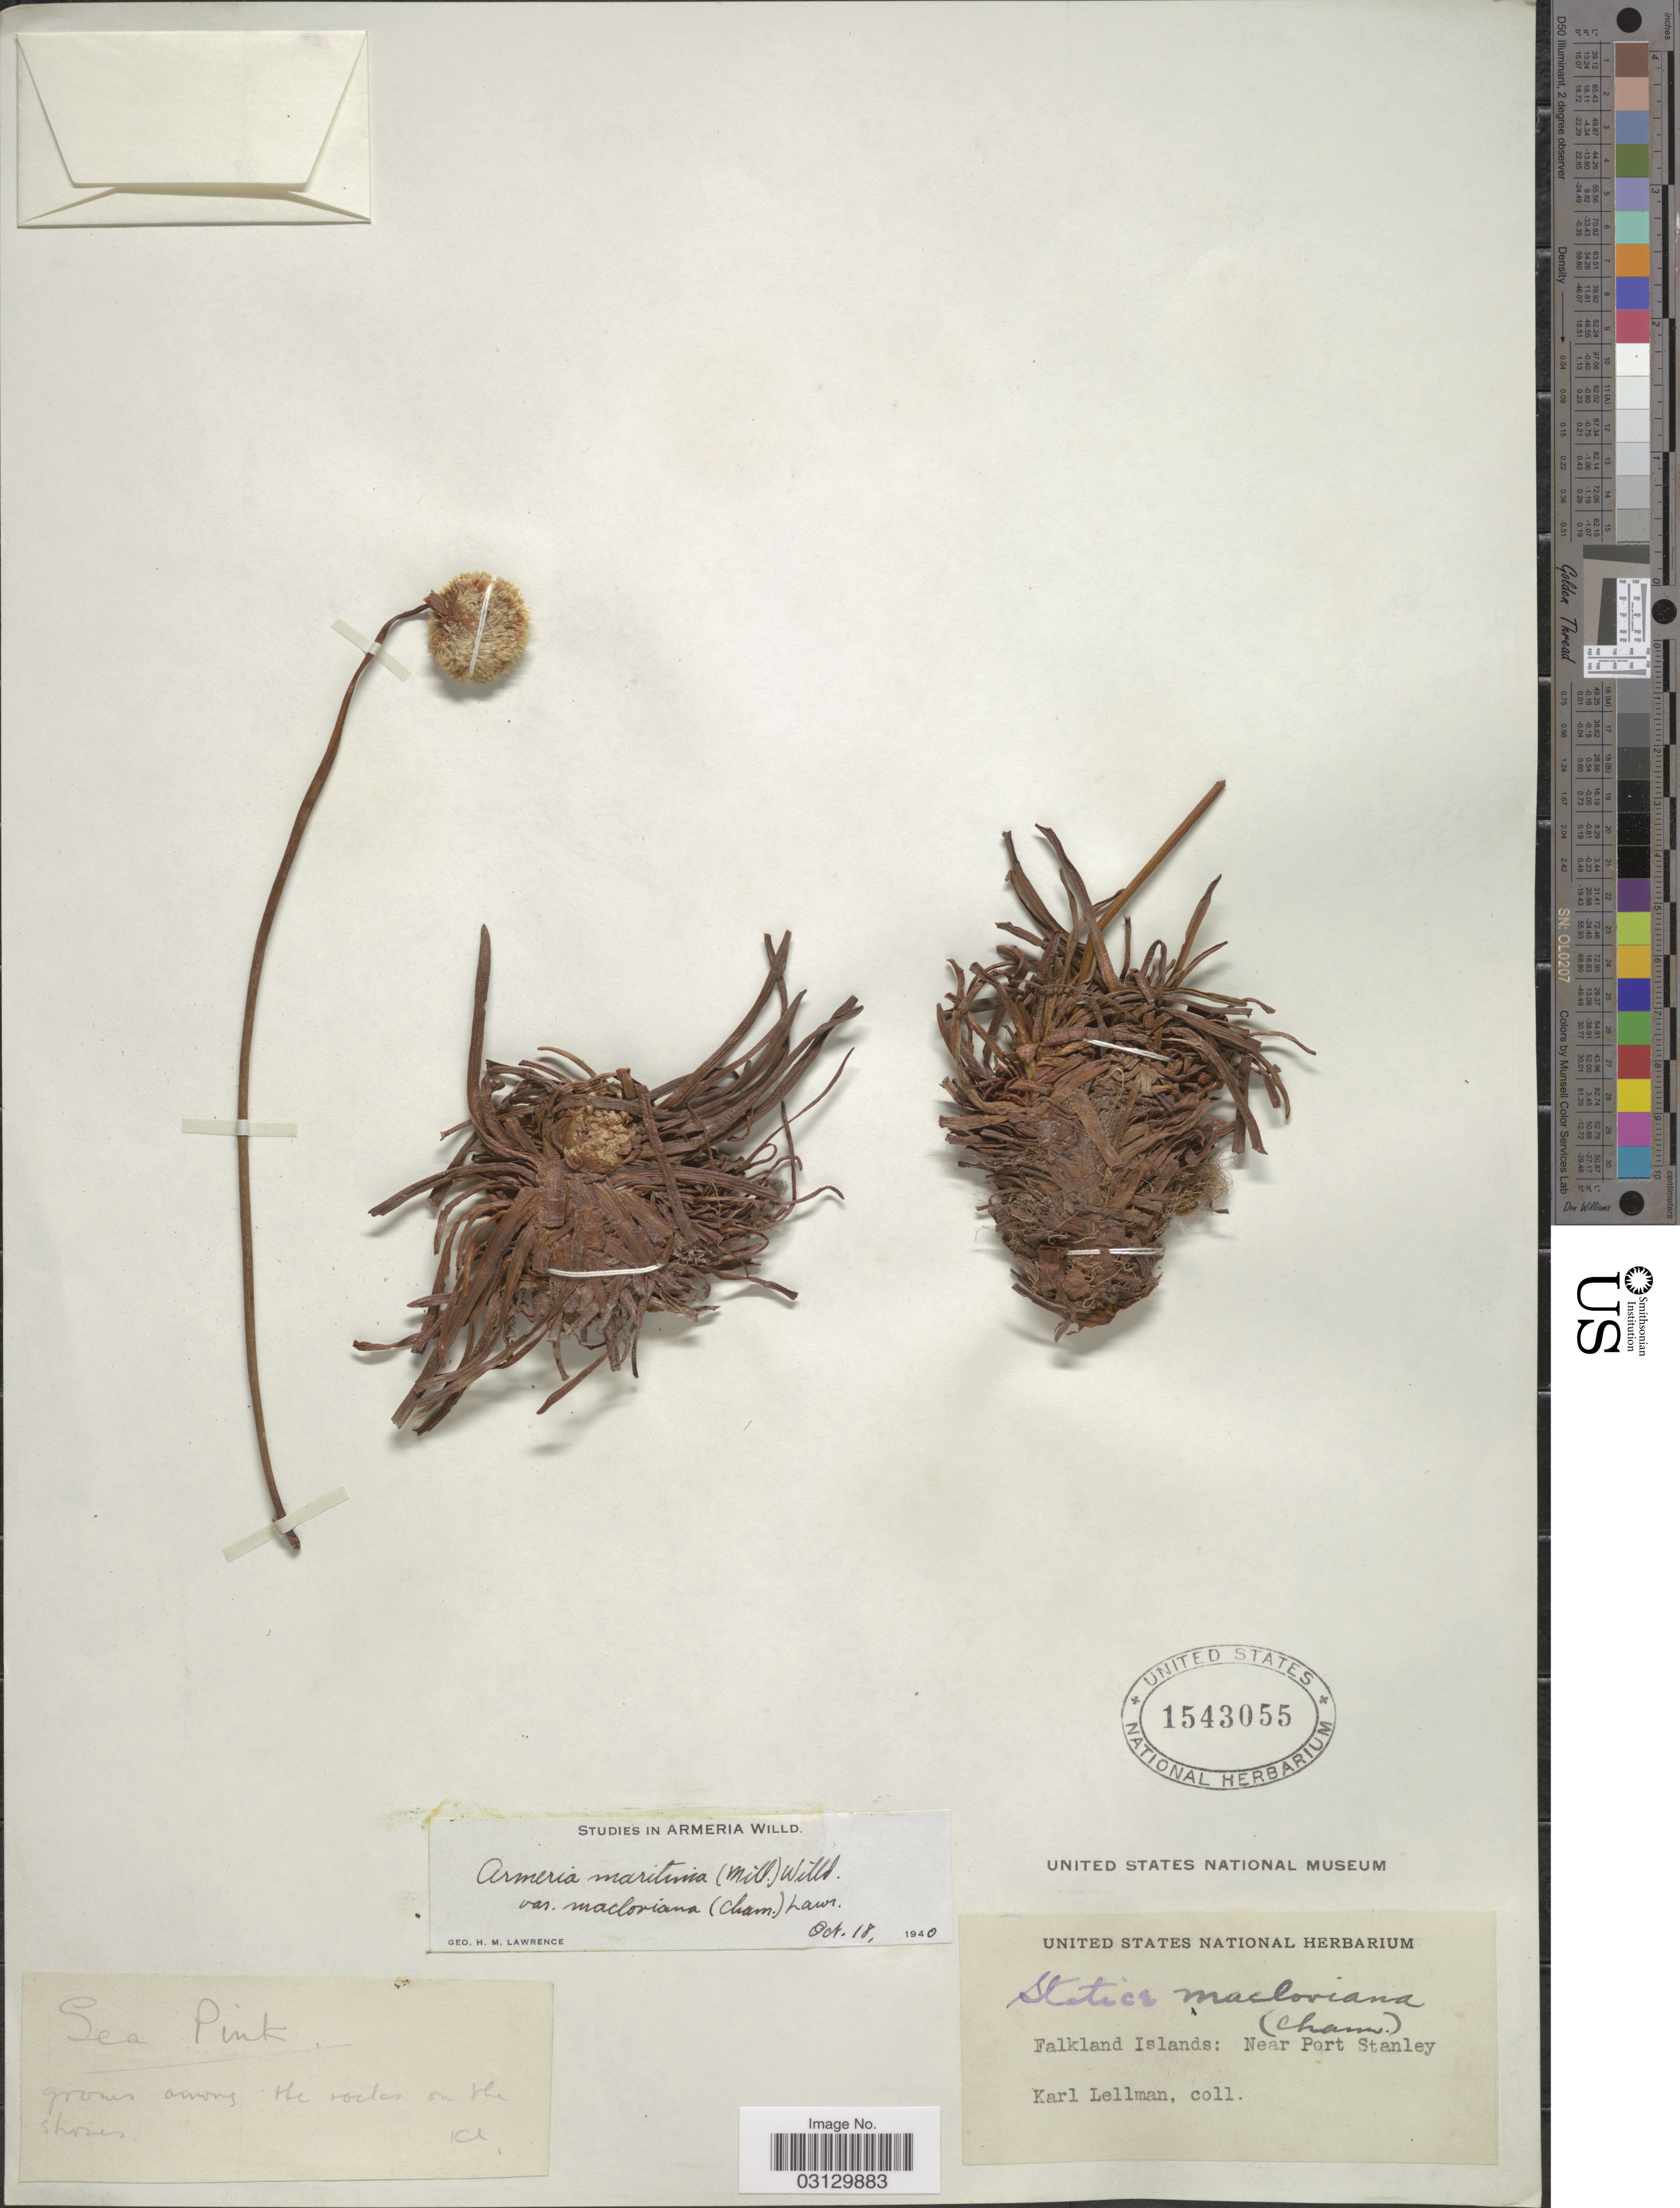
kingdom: Plantae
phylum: Tracheophyta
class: Magnoliopsida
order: Caryophyllales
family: Plumbaginaceae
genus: Armeria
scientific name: Armeria maritima subsp. andina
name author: (Poepp. ex Boiss.) D.M. Moore & H.O. Yates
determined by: Strong, M. T., (US), Smithsonian Institution - National Museum of Natural History (UNITED STATES)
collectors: K. Lellman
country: Falkland Islands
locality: Near Port Stanley.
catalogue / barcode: US 1543055